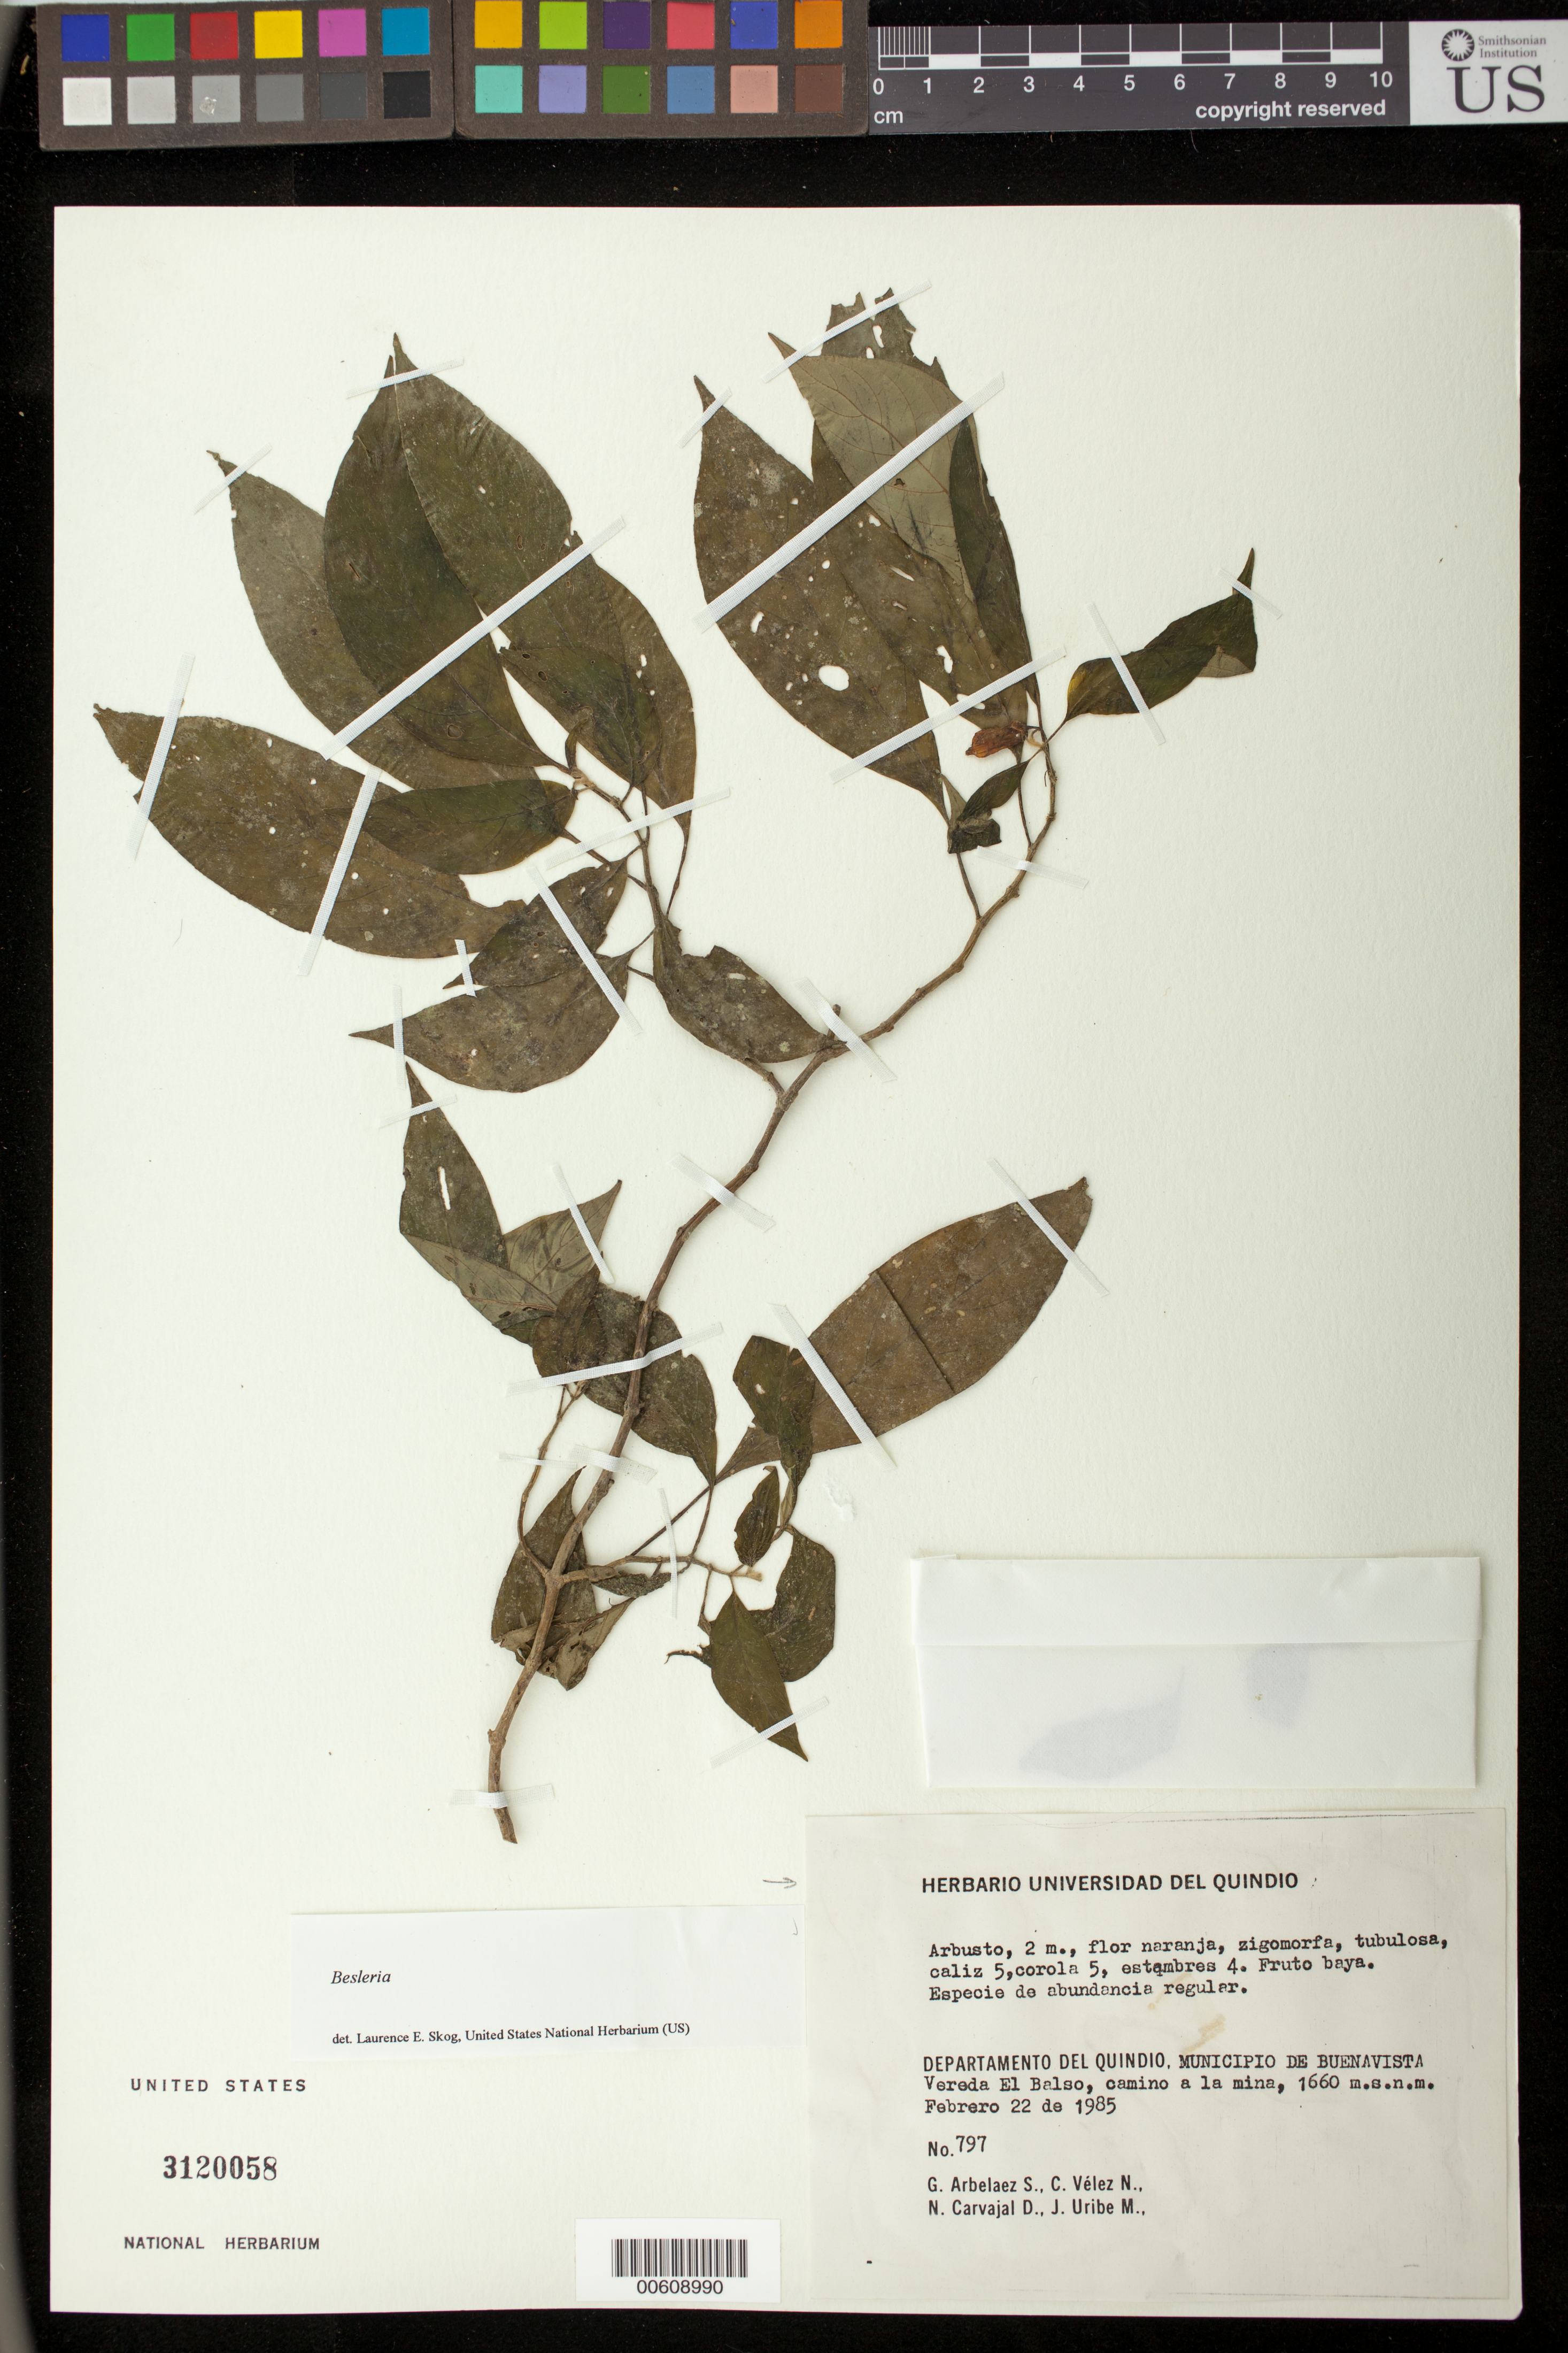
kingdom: Plantae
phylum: Tracheophyta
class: Magnoliopsida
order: Lamiales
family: Gesneriaceae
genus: Besleria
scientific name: Besleria sp.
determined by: Skog, Laurence E.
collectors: G. Arbelaez S., C. Vélez N., N. Carvajal D. & J. Uribe M.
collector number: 797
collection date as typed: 22 Feb 1985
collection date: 1985-02-22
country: Colombia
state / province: Quindío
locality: Mpio. de Buenavista; Vereda El Balso, camino a la mina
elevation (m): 1660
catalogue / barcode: US 3120058